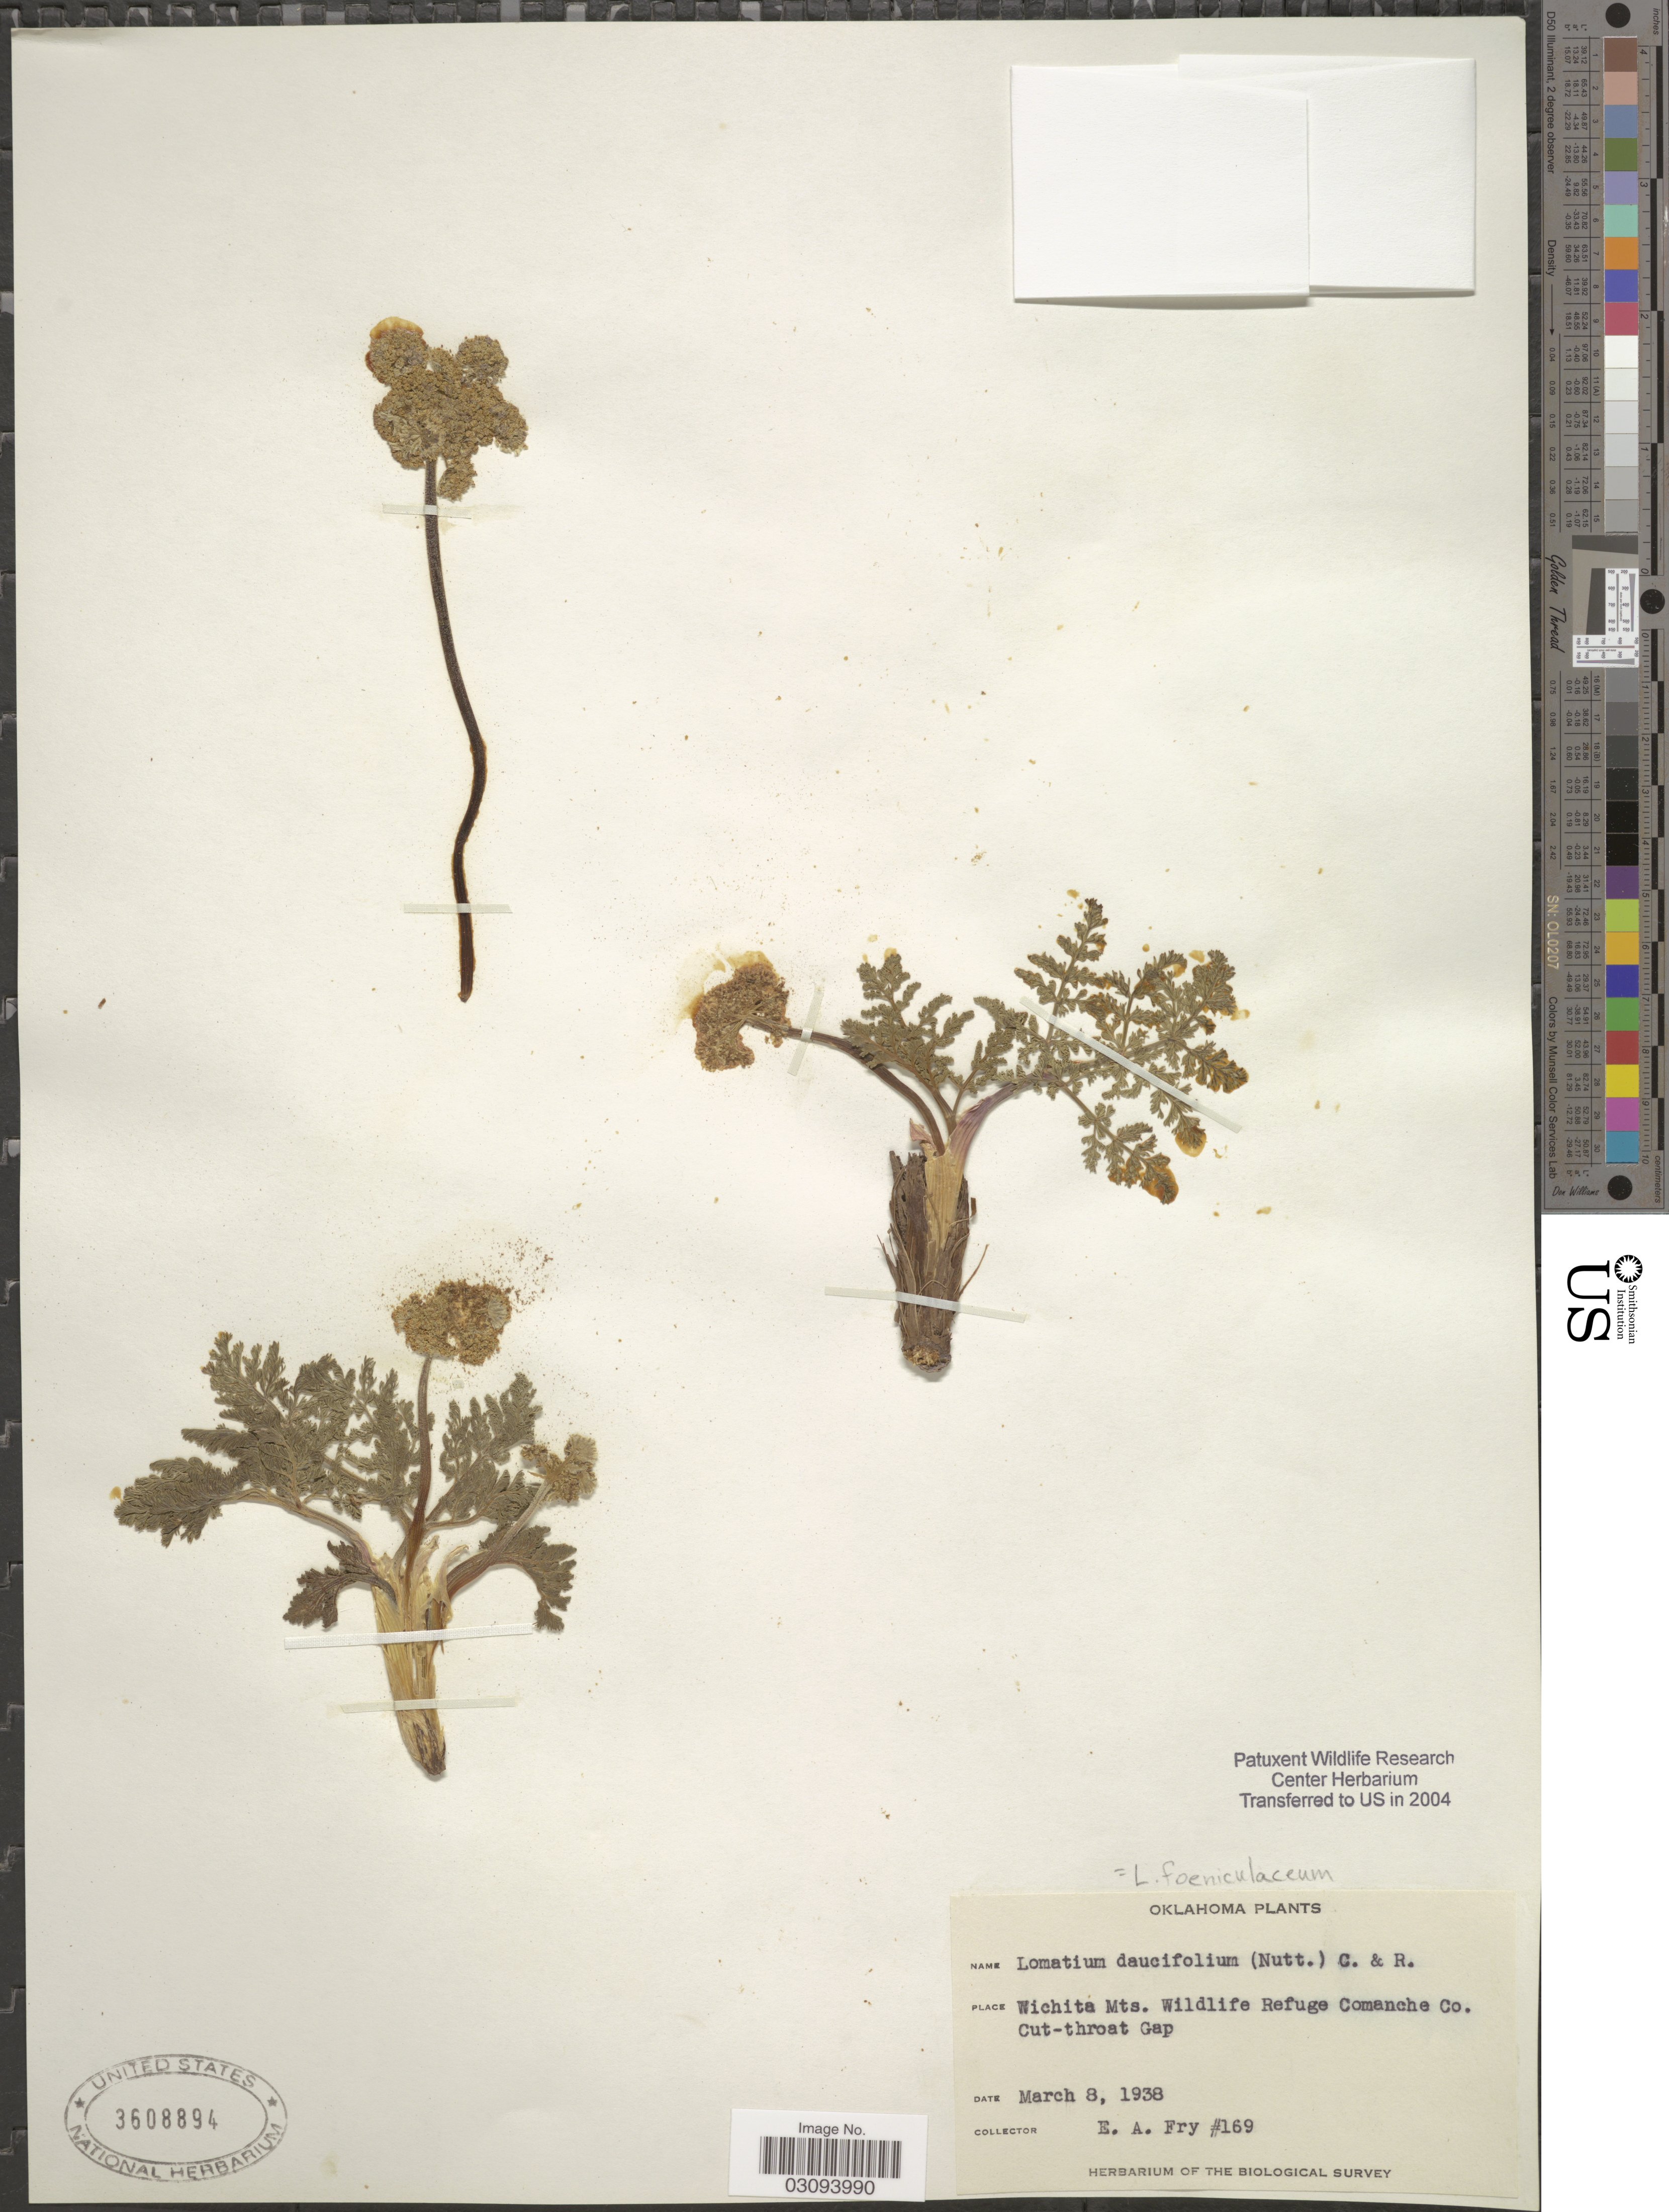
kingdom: Plantae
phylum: Tracheophyta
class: Magnoliopsida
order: Apiales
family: Apiaceae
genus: Lomatium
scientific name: Lomatium foeniculaceum subsp. foeniculaceum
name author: (Nutt.) J.M. Coult. & Rose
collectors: E. Fry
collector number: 169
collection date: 1938-03-08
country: United States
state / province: Oklahoma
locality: Wichita Mts. Wildlife Refuge Comanche Co. Cut-throat Gap.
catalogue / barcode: US 3608894